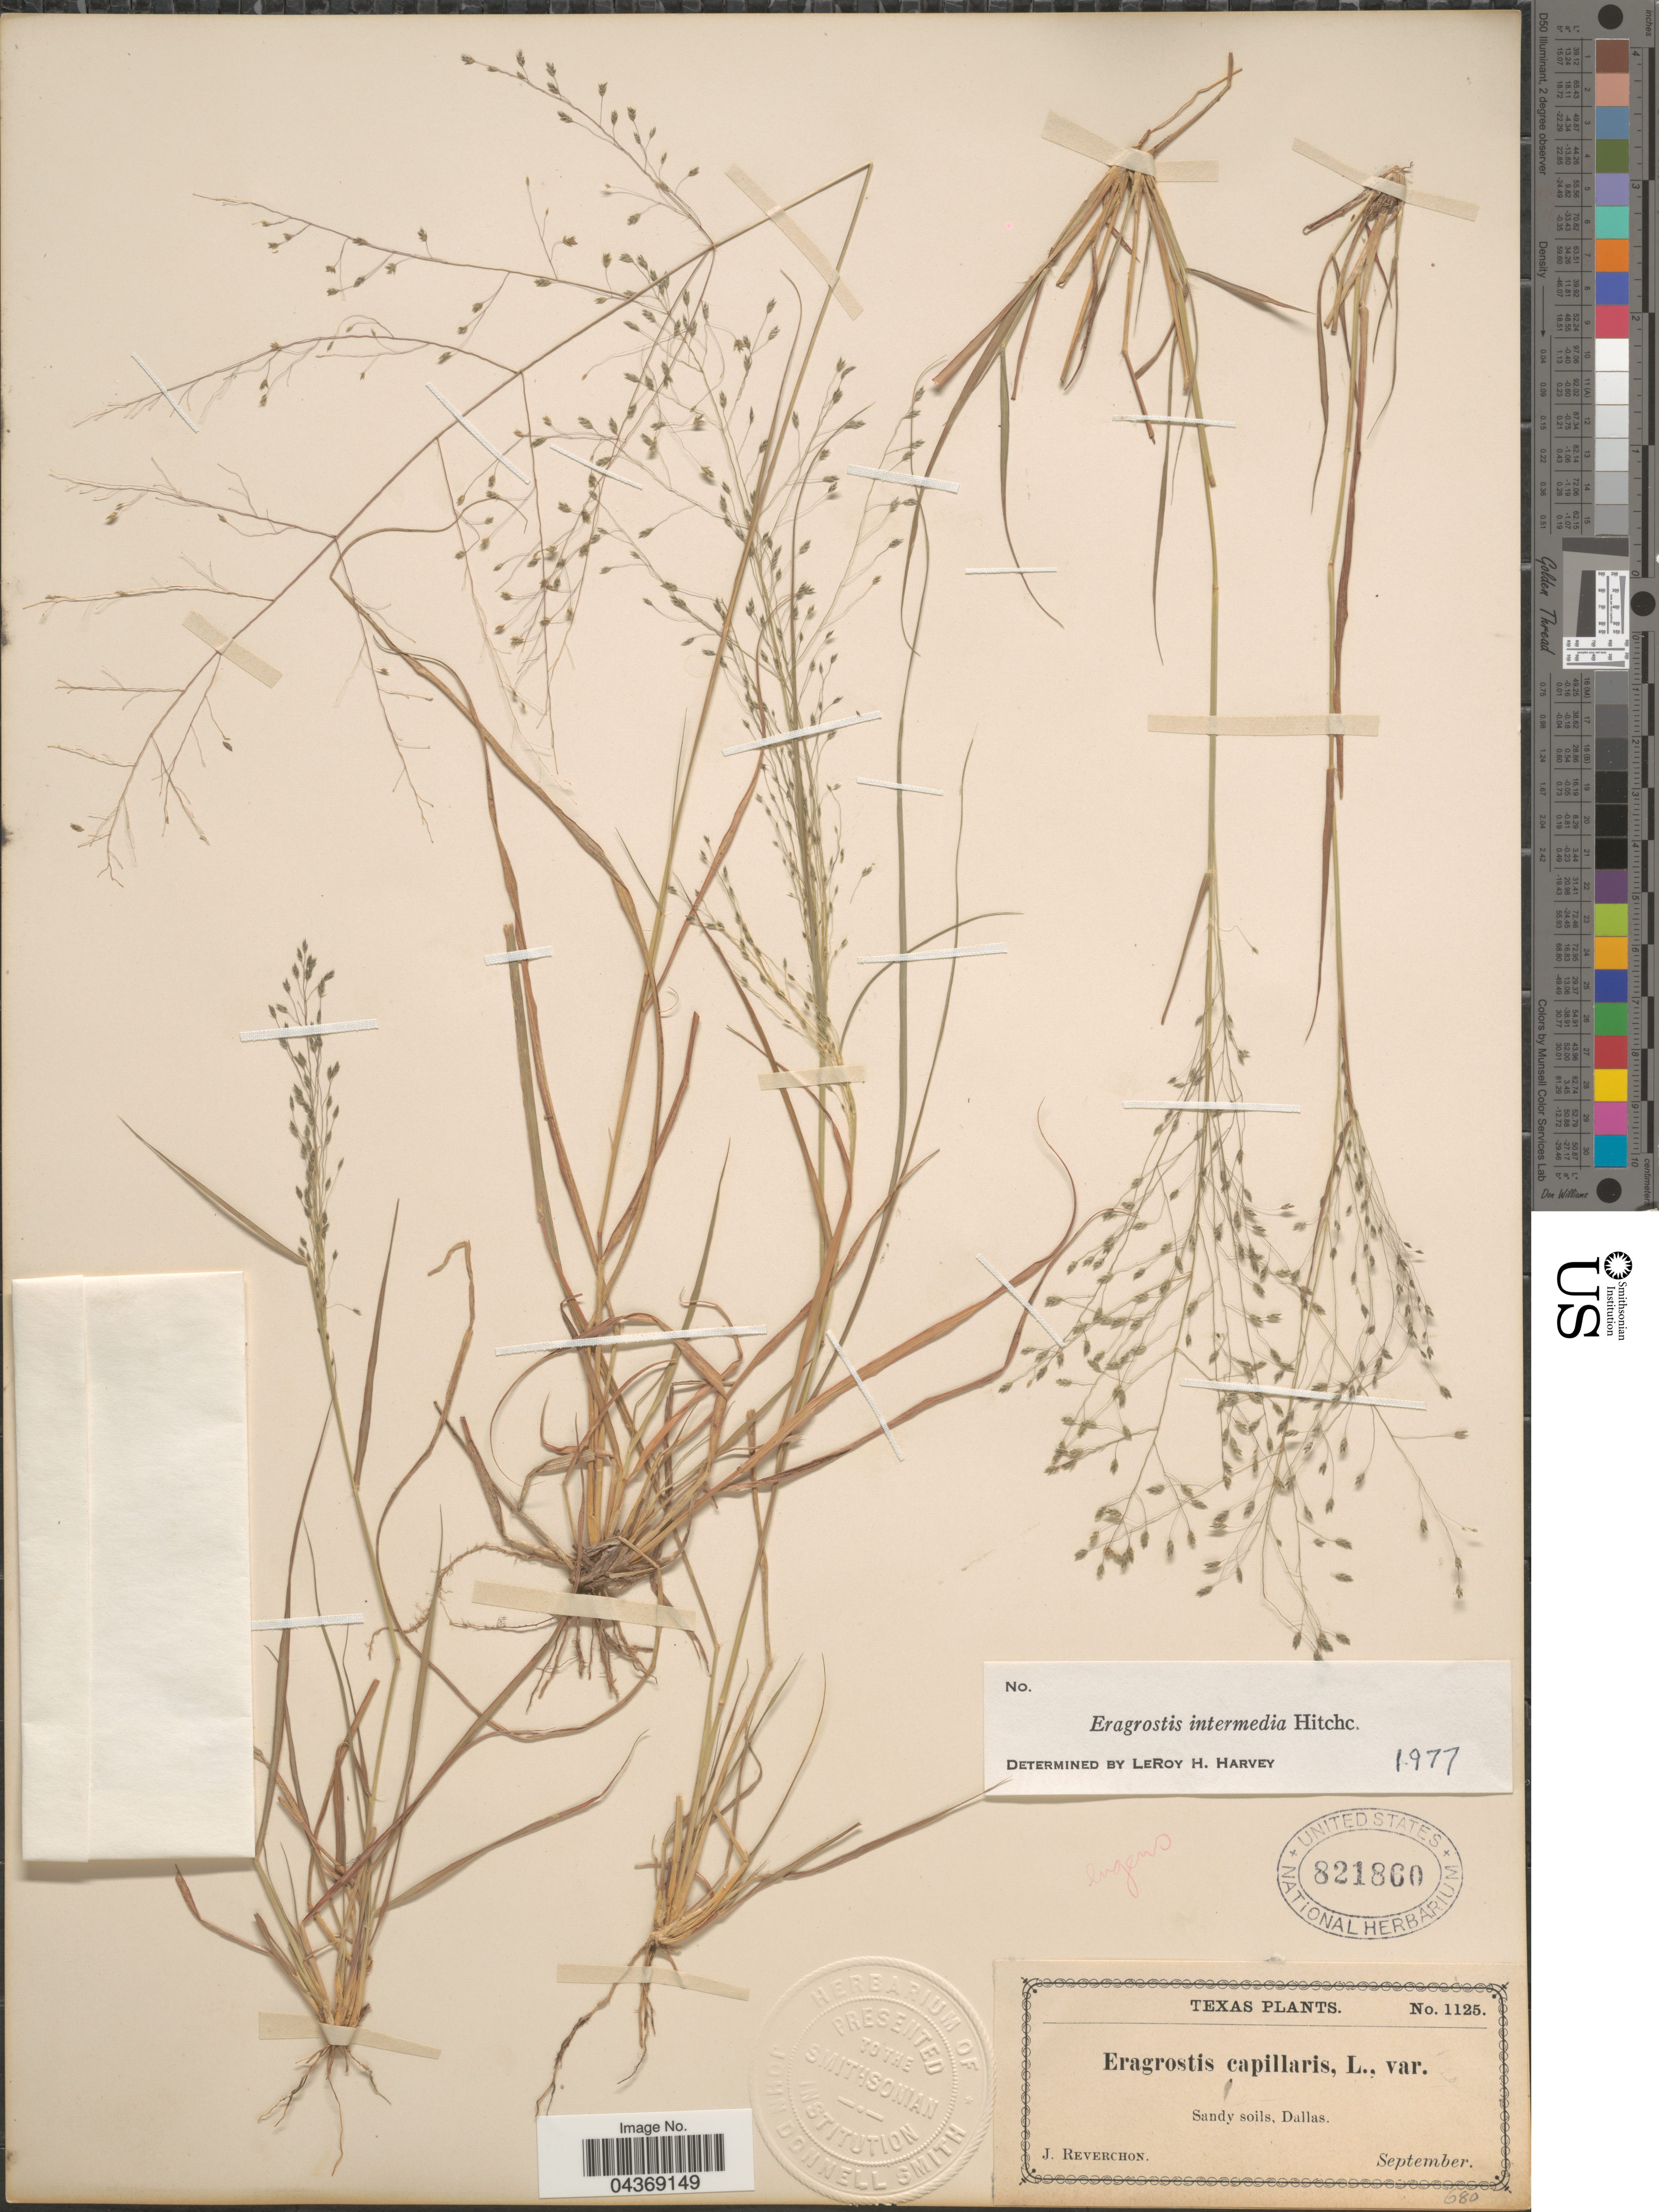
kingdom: Plantae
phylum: Tracheophyta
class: Liliopsida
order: Poales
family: Poaceae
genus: Eragrostis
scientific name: Eragrostis intermedia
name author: Hitchc.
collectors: J. Reverchon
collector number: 1125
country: United States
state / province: Texas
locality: Sandy soils, Dallas.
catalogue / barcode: US 821860